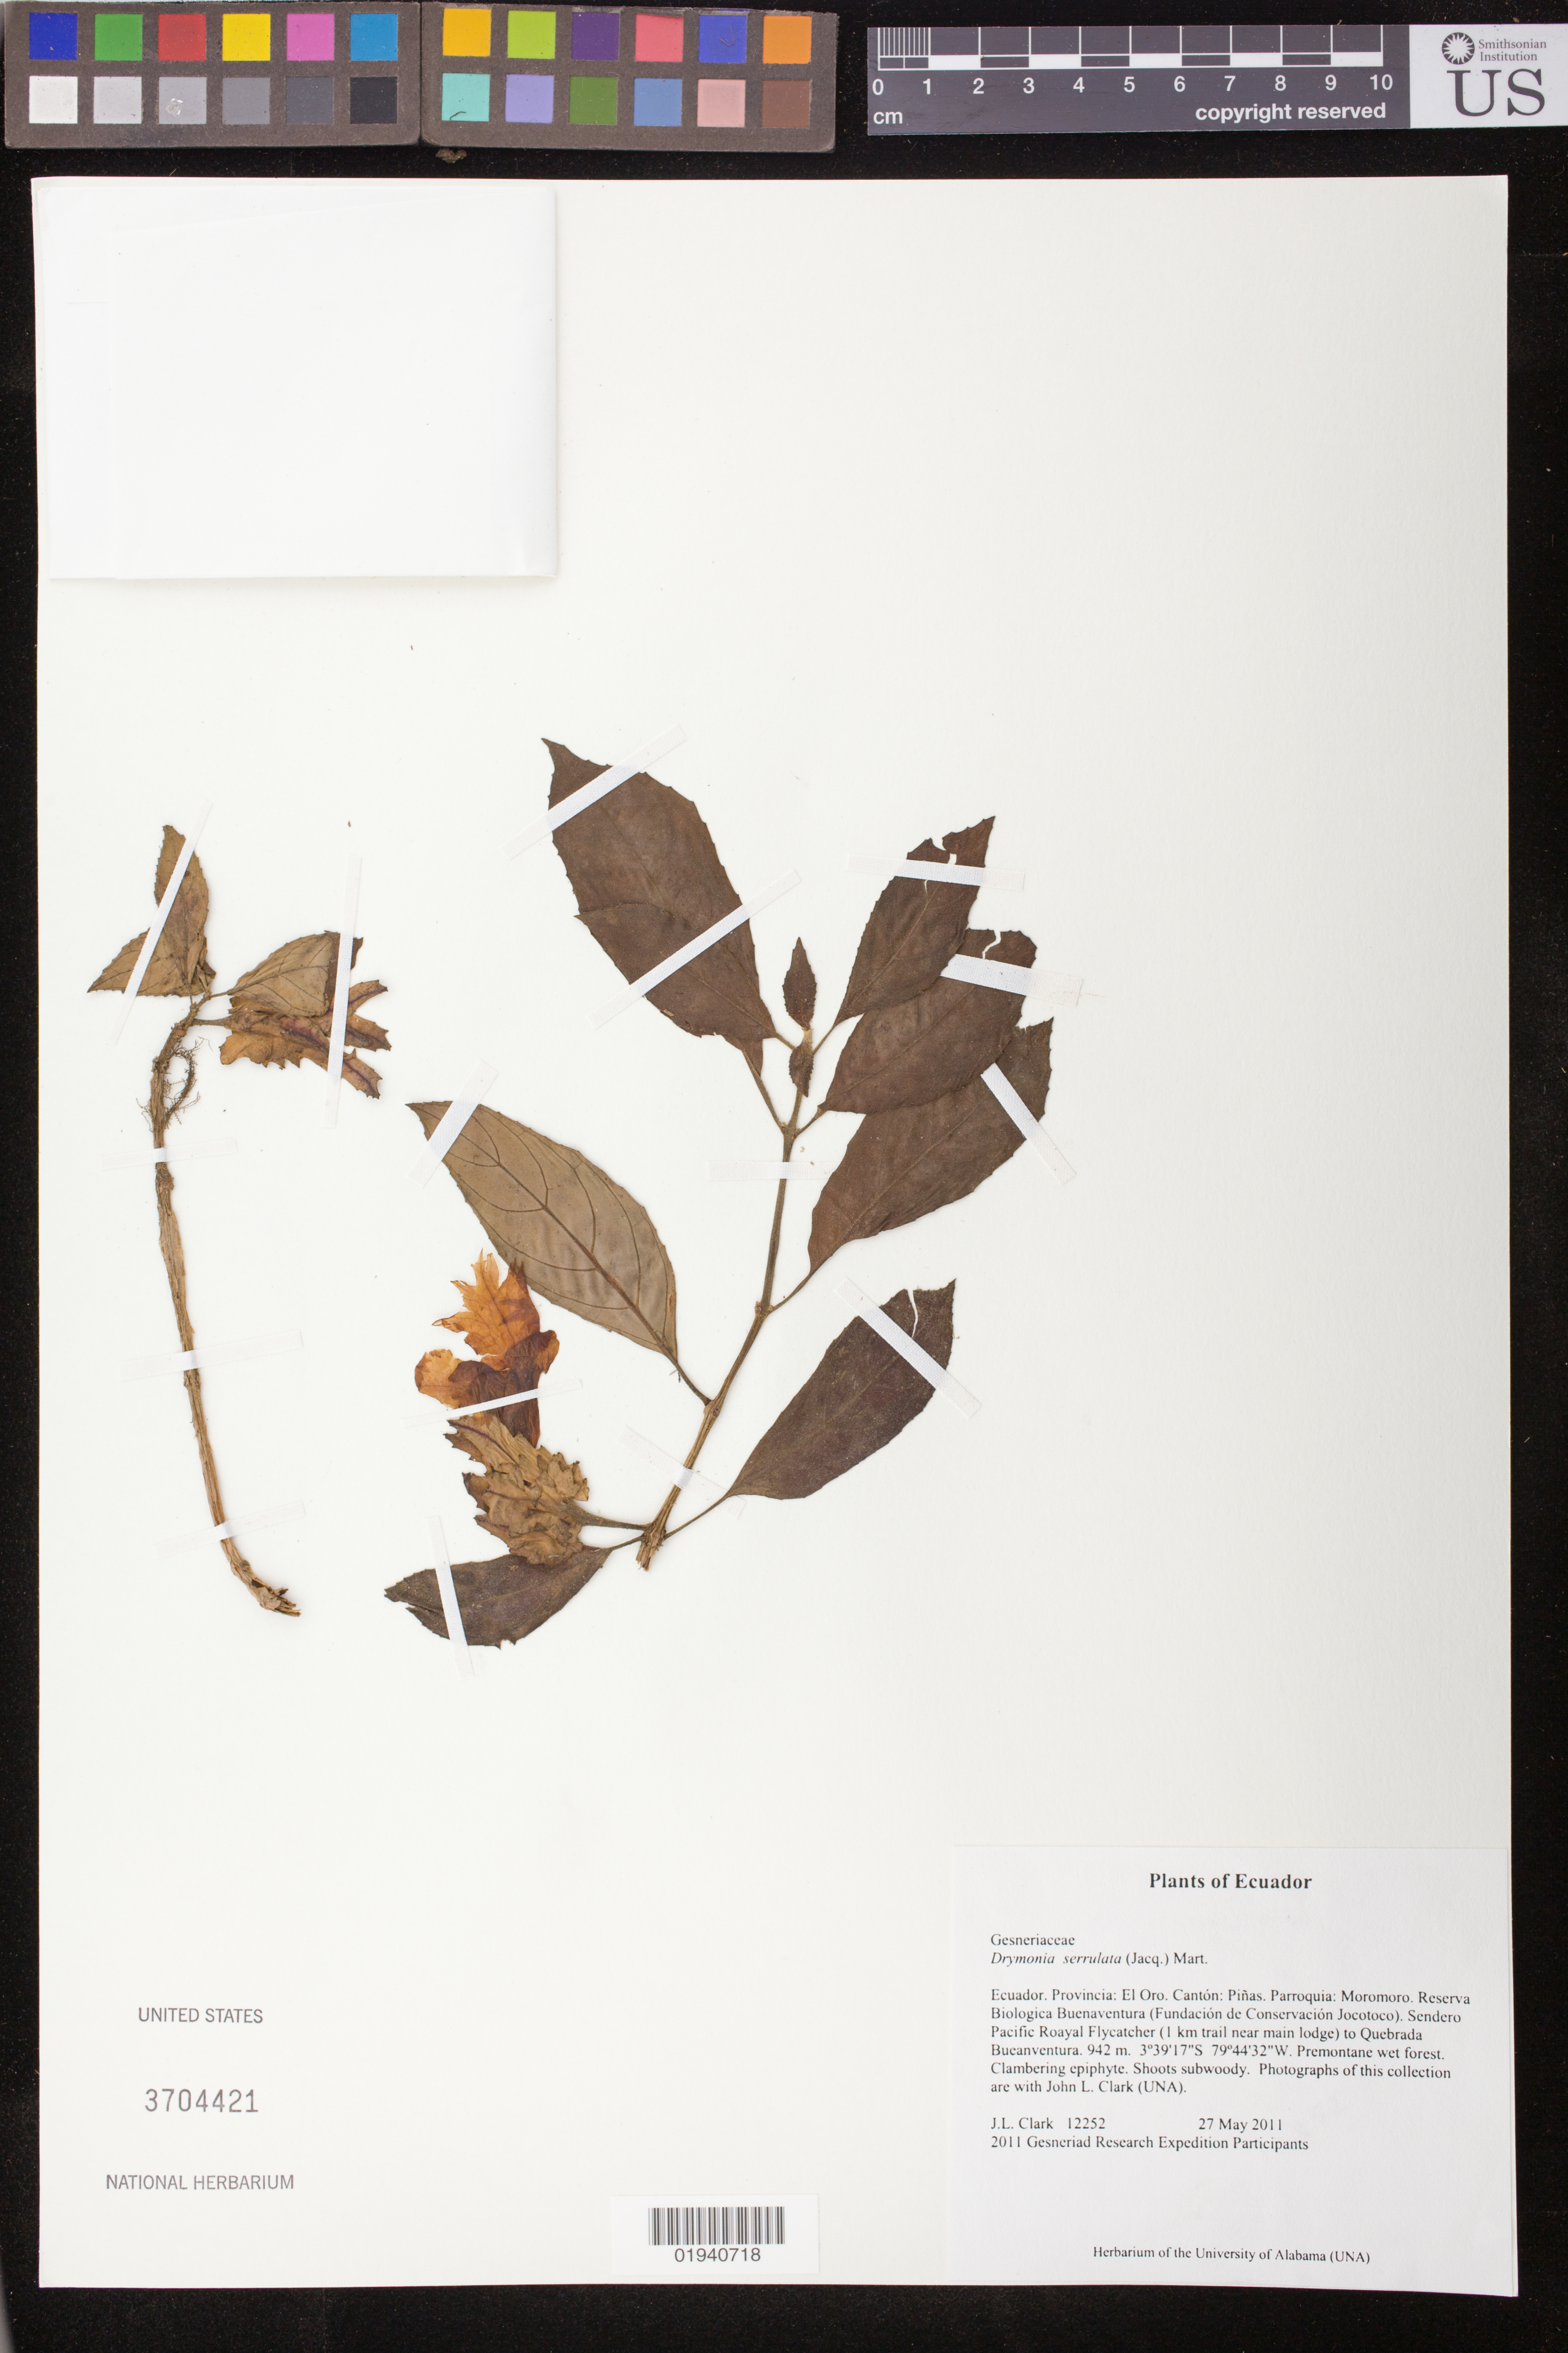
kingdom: Plantae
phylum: Tracheophyta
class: Magnoliopsida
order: Lamiales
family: Gesneriaceae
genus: Drymonia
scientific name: Drymonia serrulata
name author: (Jacq.) Mart.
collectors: J. L. Clark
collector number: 12252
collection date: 2011-05-27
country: Ecuador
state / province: El Oro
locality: Canton: Pinas, Parroquia, Moromoro, Reserva Biologica Buenaventura (Fundacion de Conservacion Jocotoco). Sendero Pacific Roayal Flycatcher (1 km trail near main lodge) to Quebrada Bueanventura.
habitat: Premontane wet forest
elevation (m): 942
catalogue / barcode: US 3704421